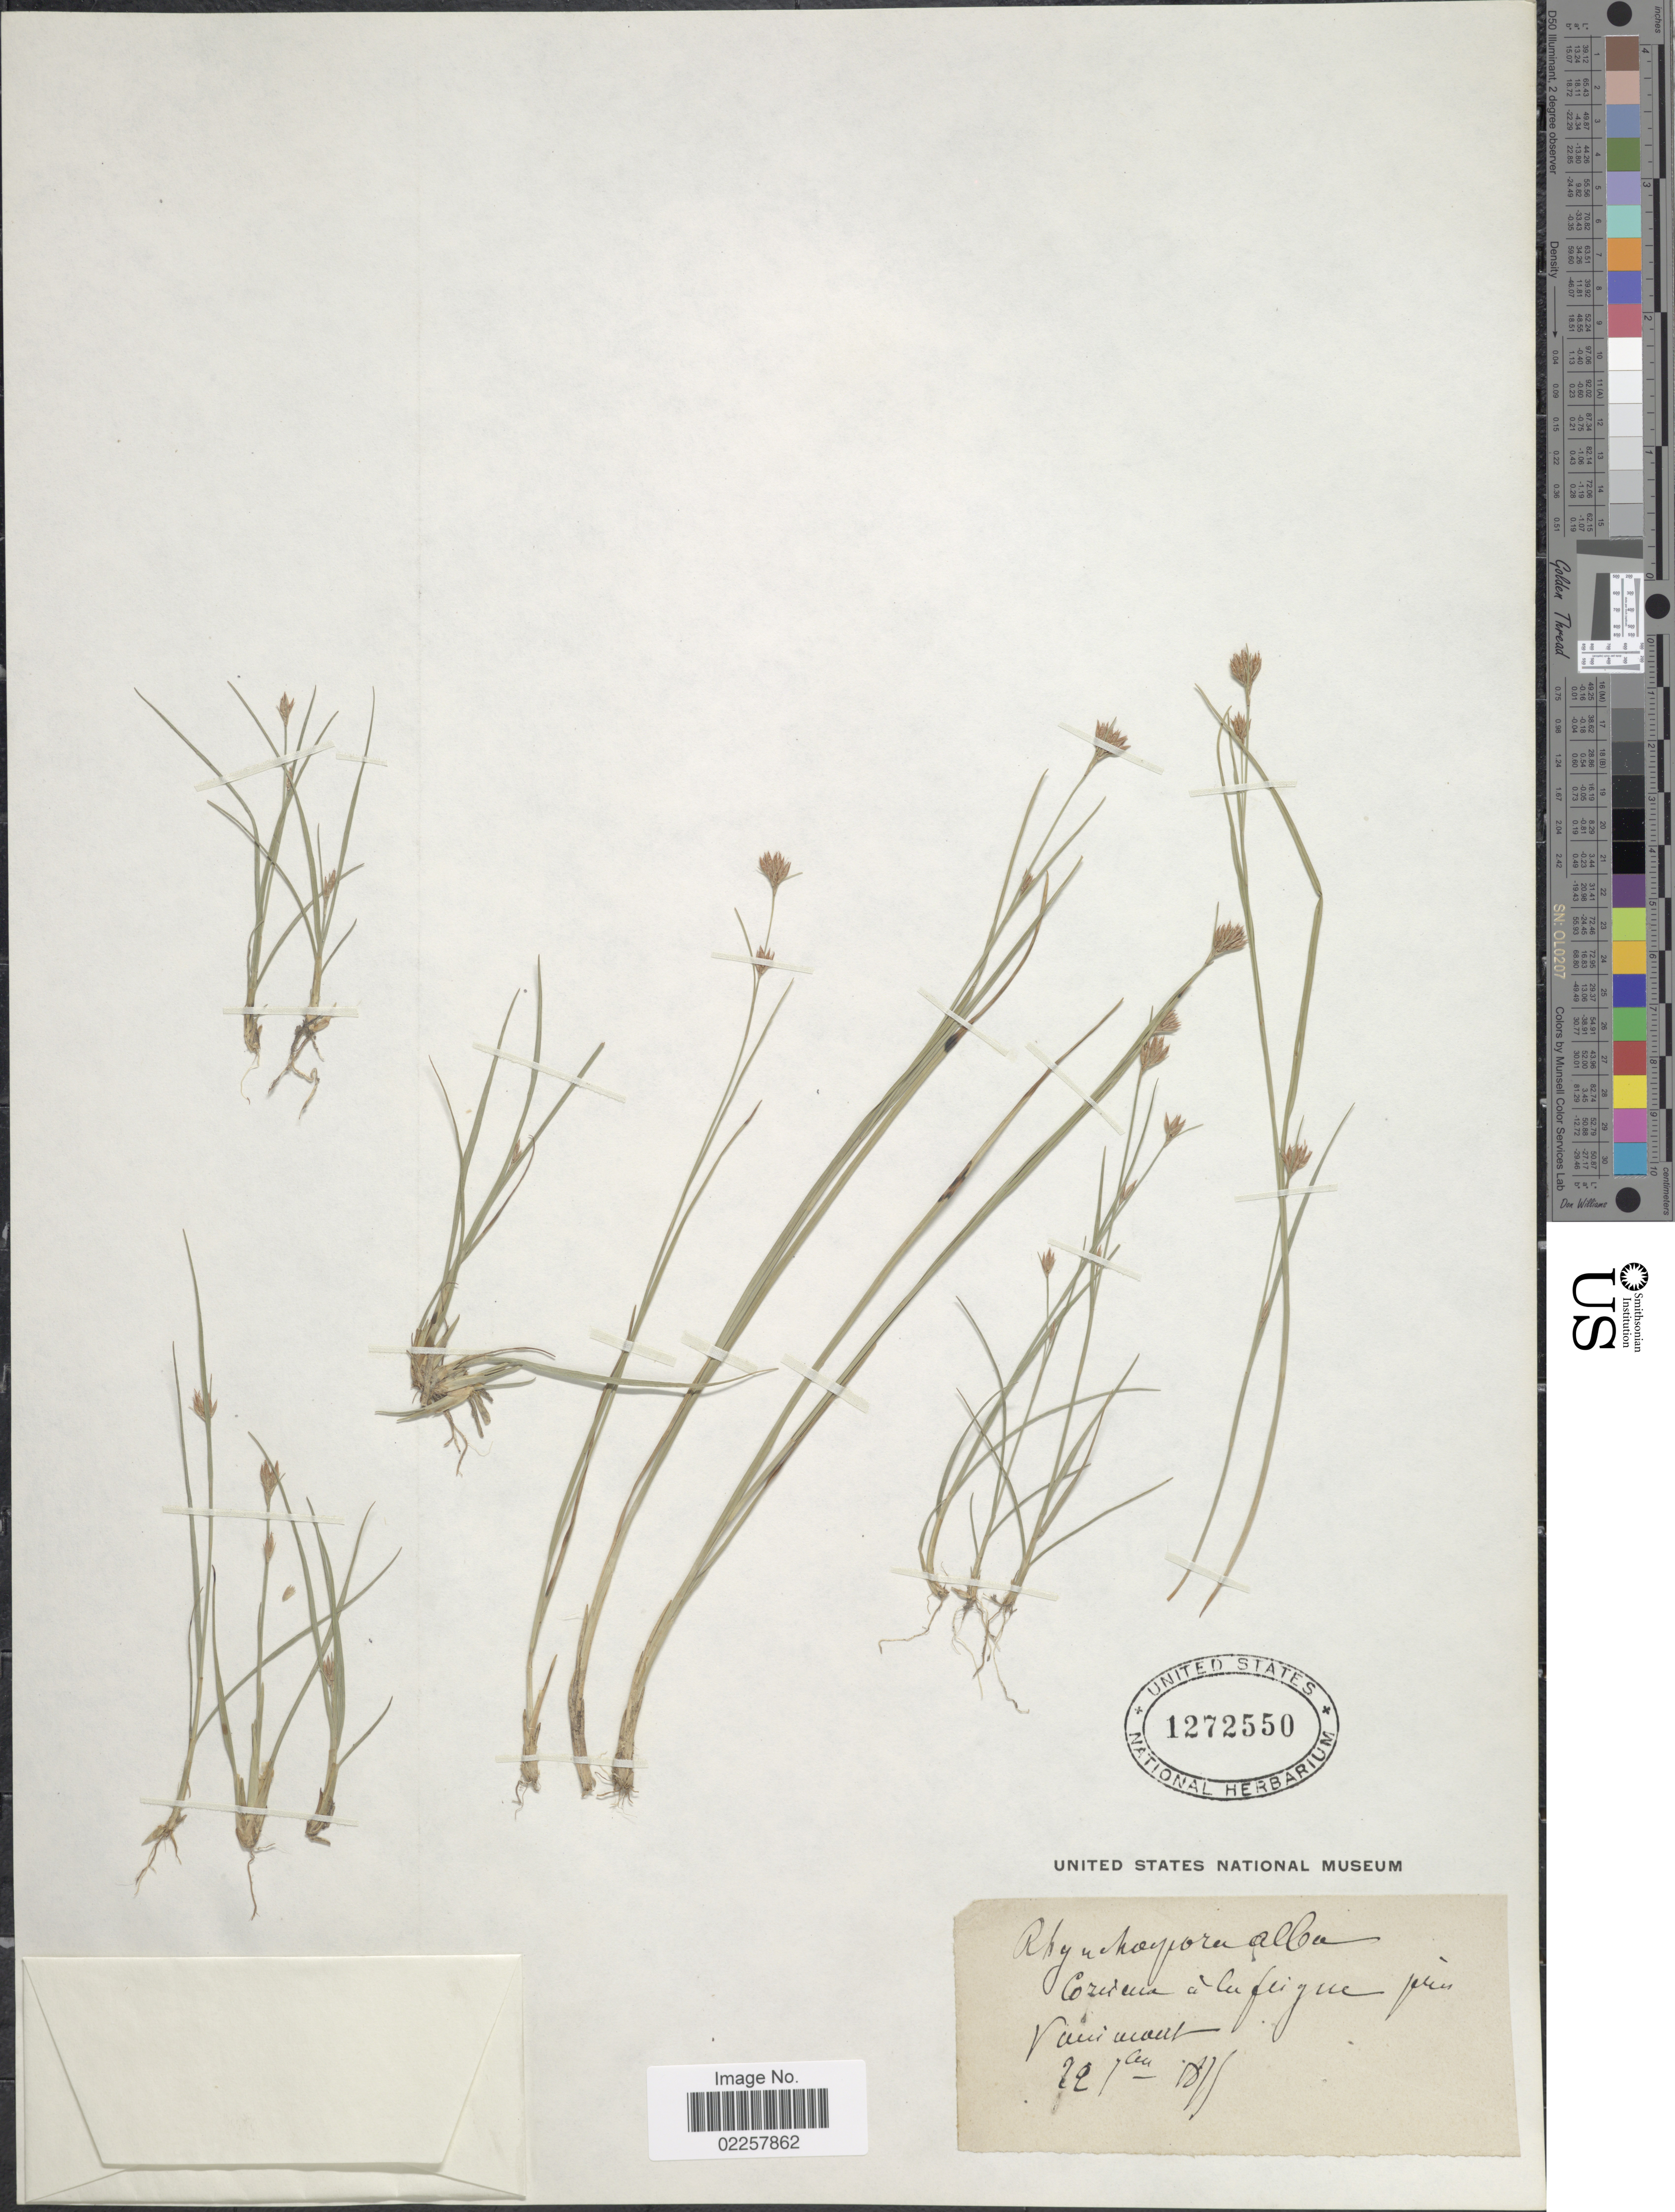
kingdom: Plantae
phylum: Tracheophyta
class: Liliopsida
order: Poales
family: Cyperaceae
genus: Rhynchospora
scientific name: Rhynchospora alba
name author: (L.) Vahl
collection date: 1871-08-29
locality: Corizeau a Cufeiguce pres Vaucicaut [interpreted]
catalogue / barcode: US 1272550